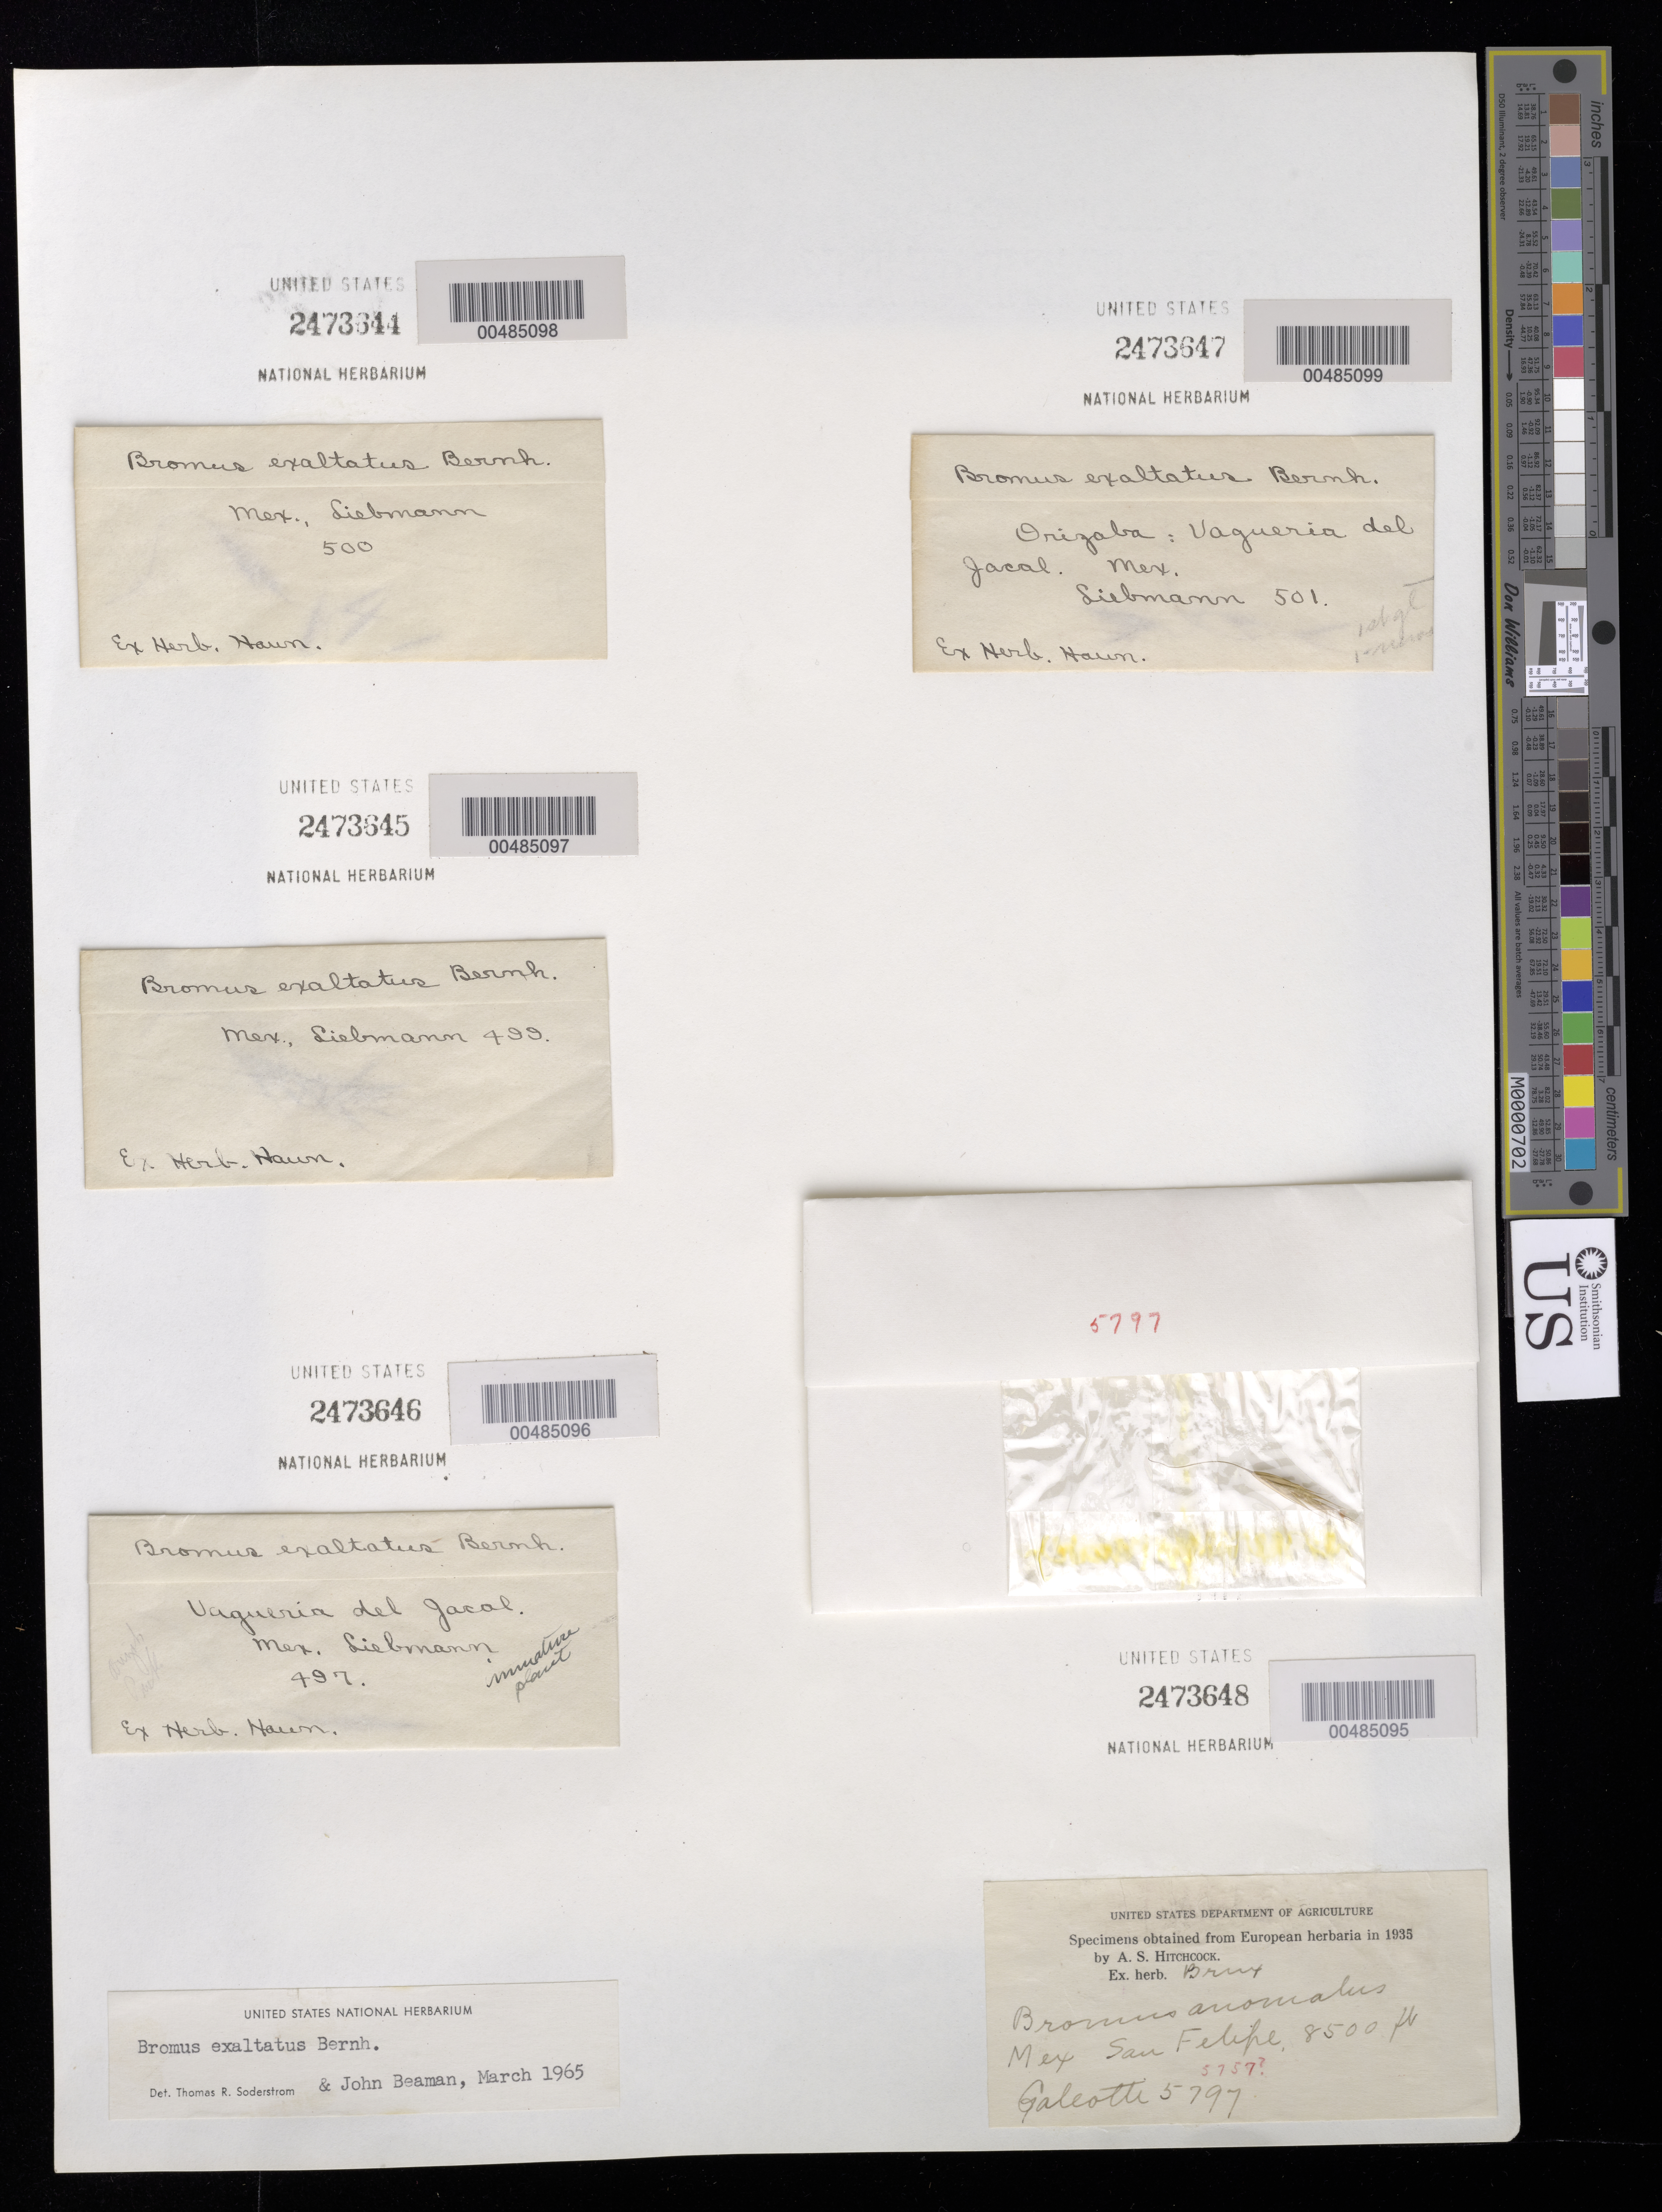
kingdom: Plantae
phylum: Tracheophyta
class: Liliopsida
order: Poales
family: Poaceae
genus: Bromus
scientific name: Bromus exaltatus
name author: Bernhardi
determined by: Soderstrom, T. R.; Beaman, J. H.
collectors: H. G. Galeotti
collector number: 5797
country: Mexico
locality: San Felipe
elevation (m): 2591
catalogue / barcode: US 2473648